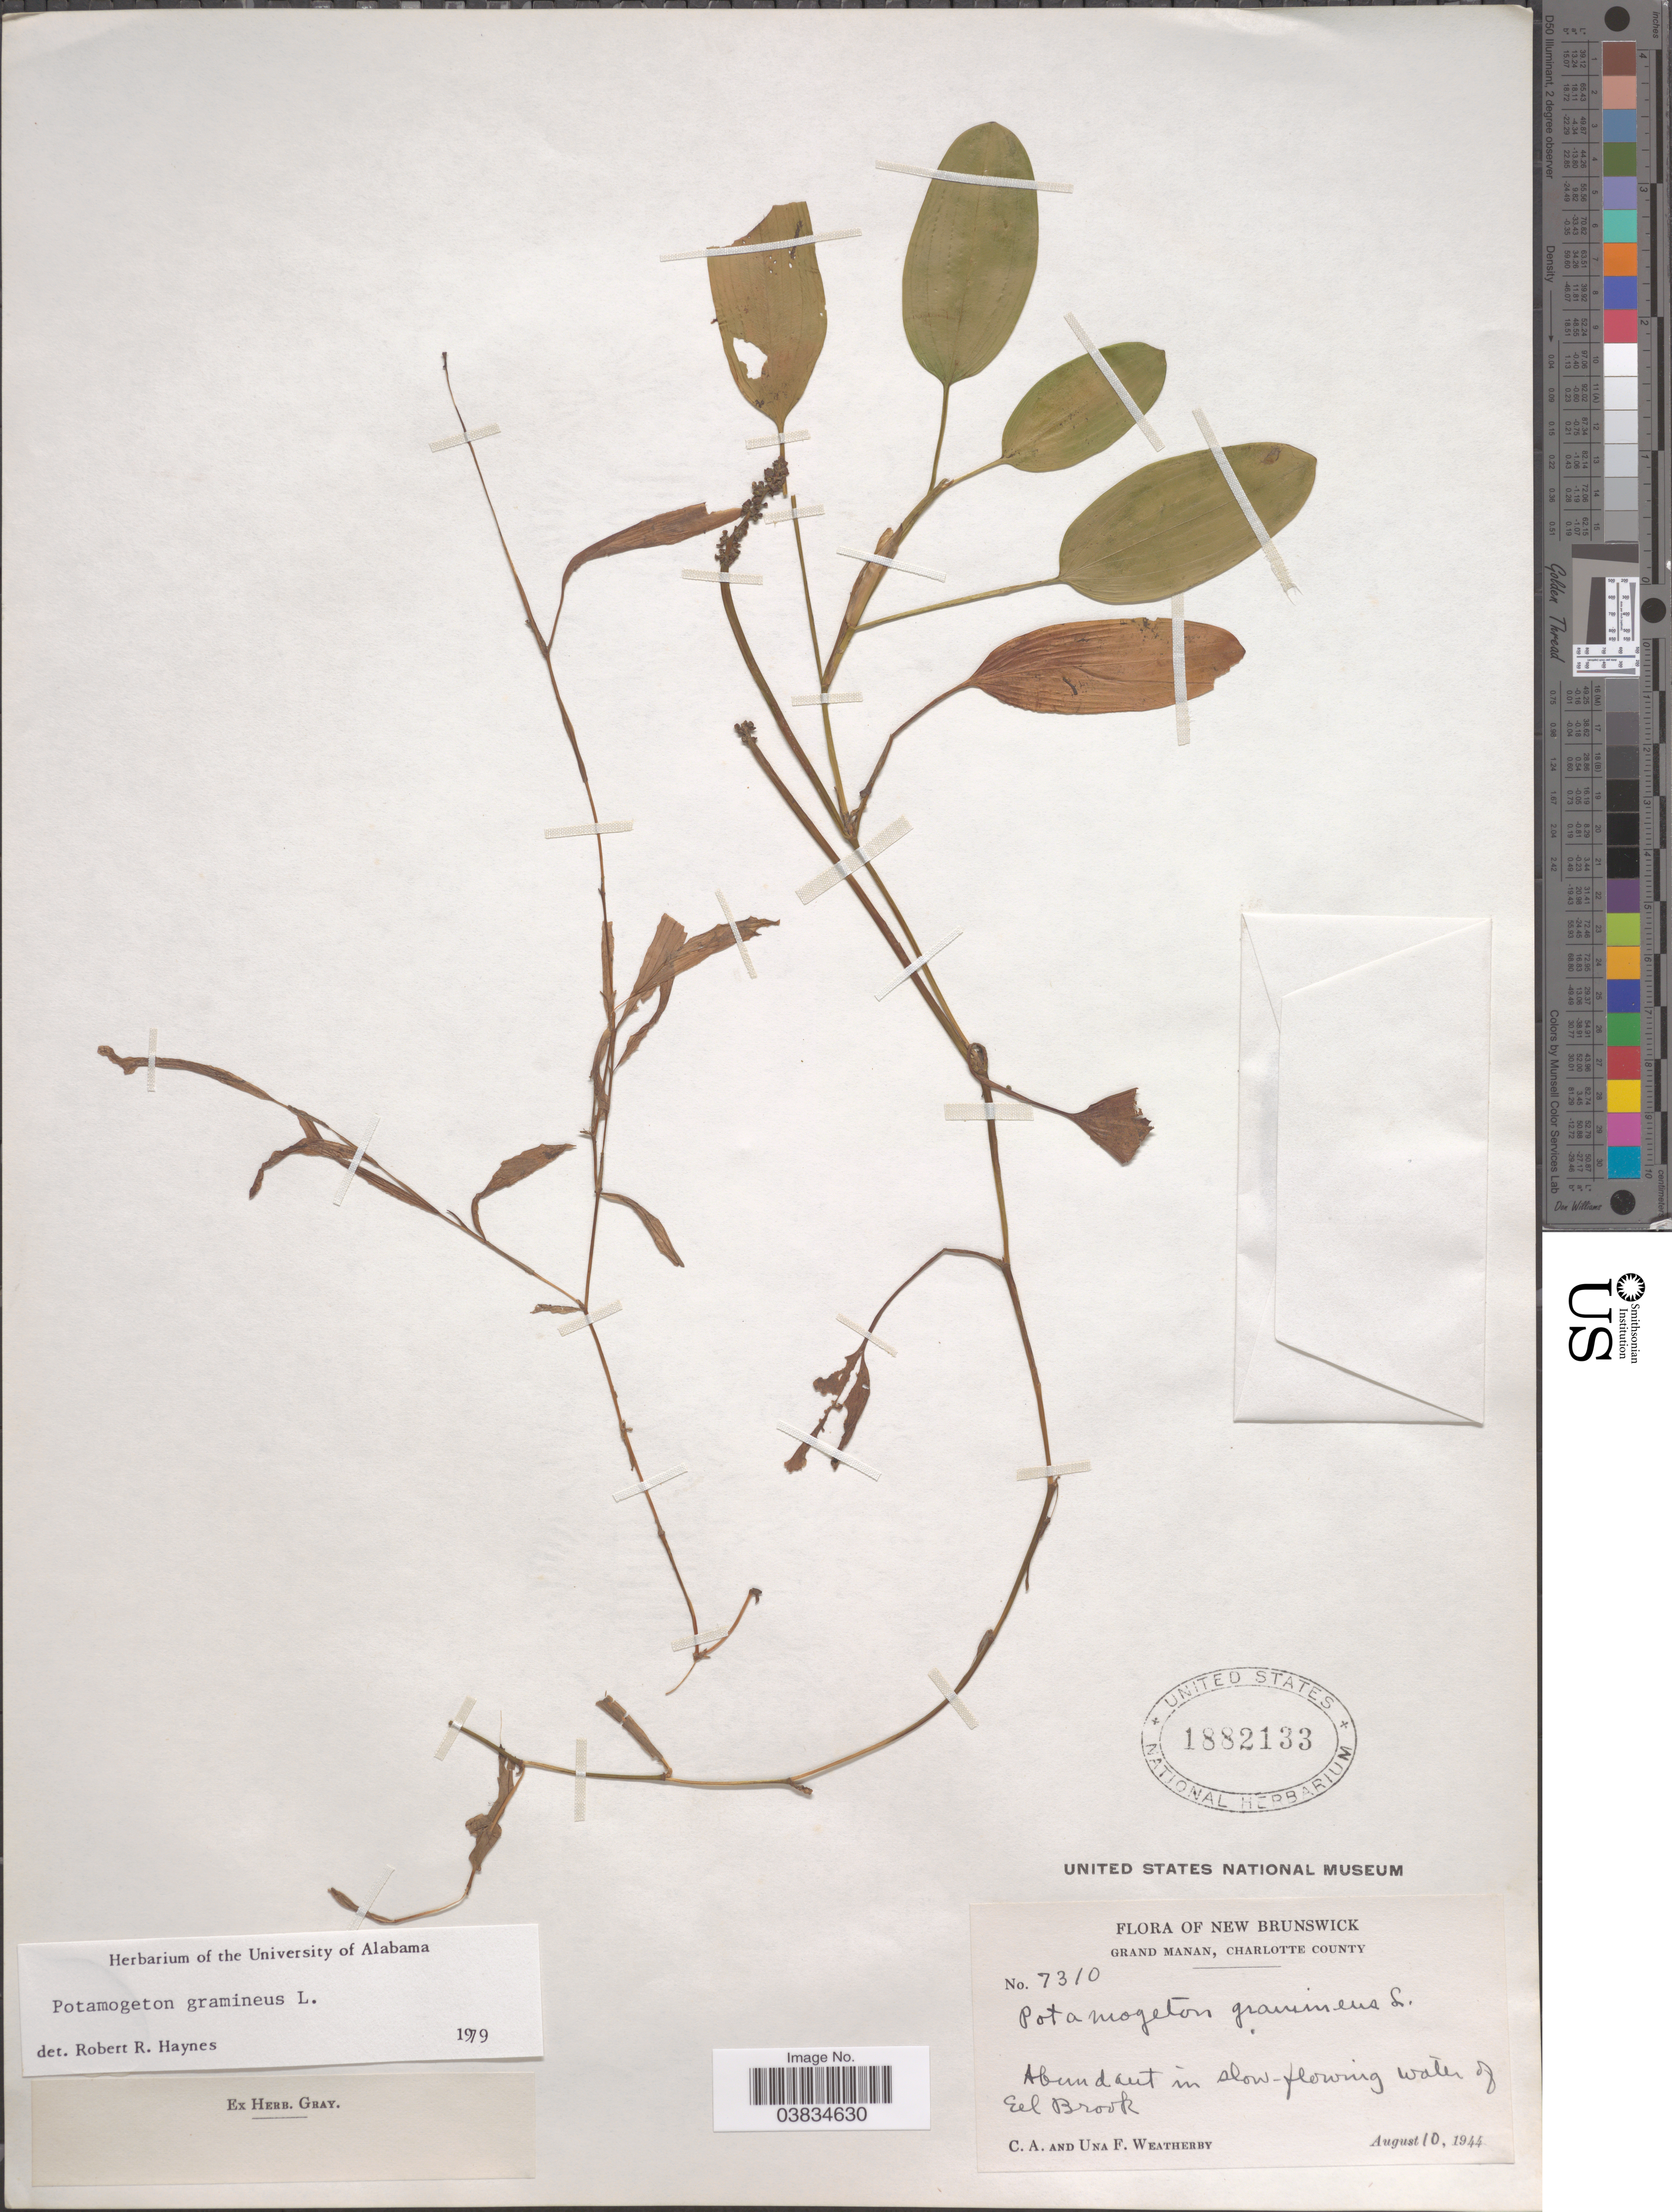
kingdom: Plantae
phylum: Tracheophyta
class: Liliopsida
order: Alismatales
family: Potamogetonaceae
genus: Potamogeton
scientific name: Potamogeton gramineus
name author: L.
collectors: C. A. Weatherby & U. Weatherby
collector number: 7310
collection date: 1944-08-10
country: Canada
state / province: New Brunswick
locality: Grand Manan, Charlotte County. In slow-flowing water of El Brook.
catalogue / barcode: US 1882133